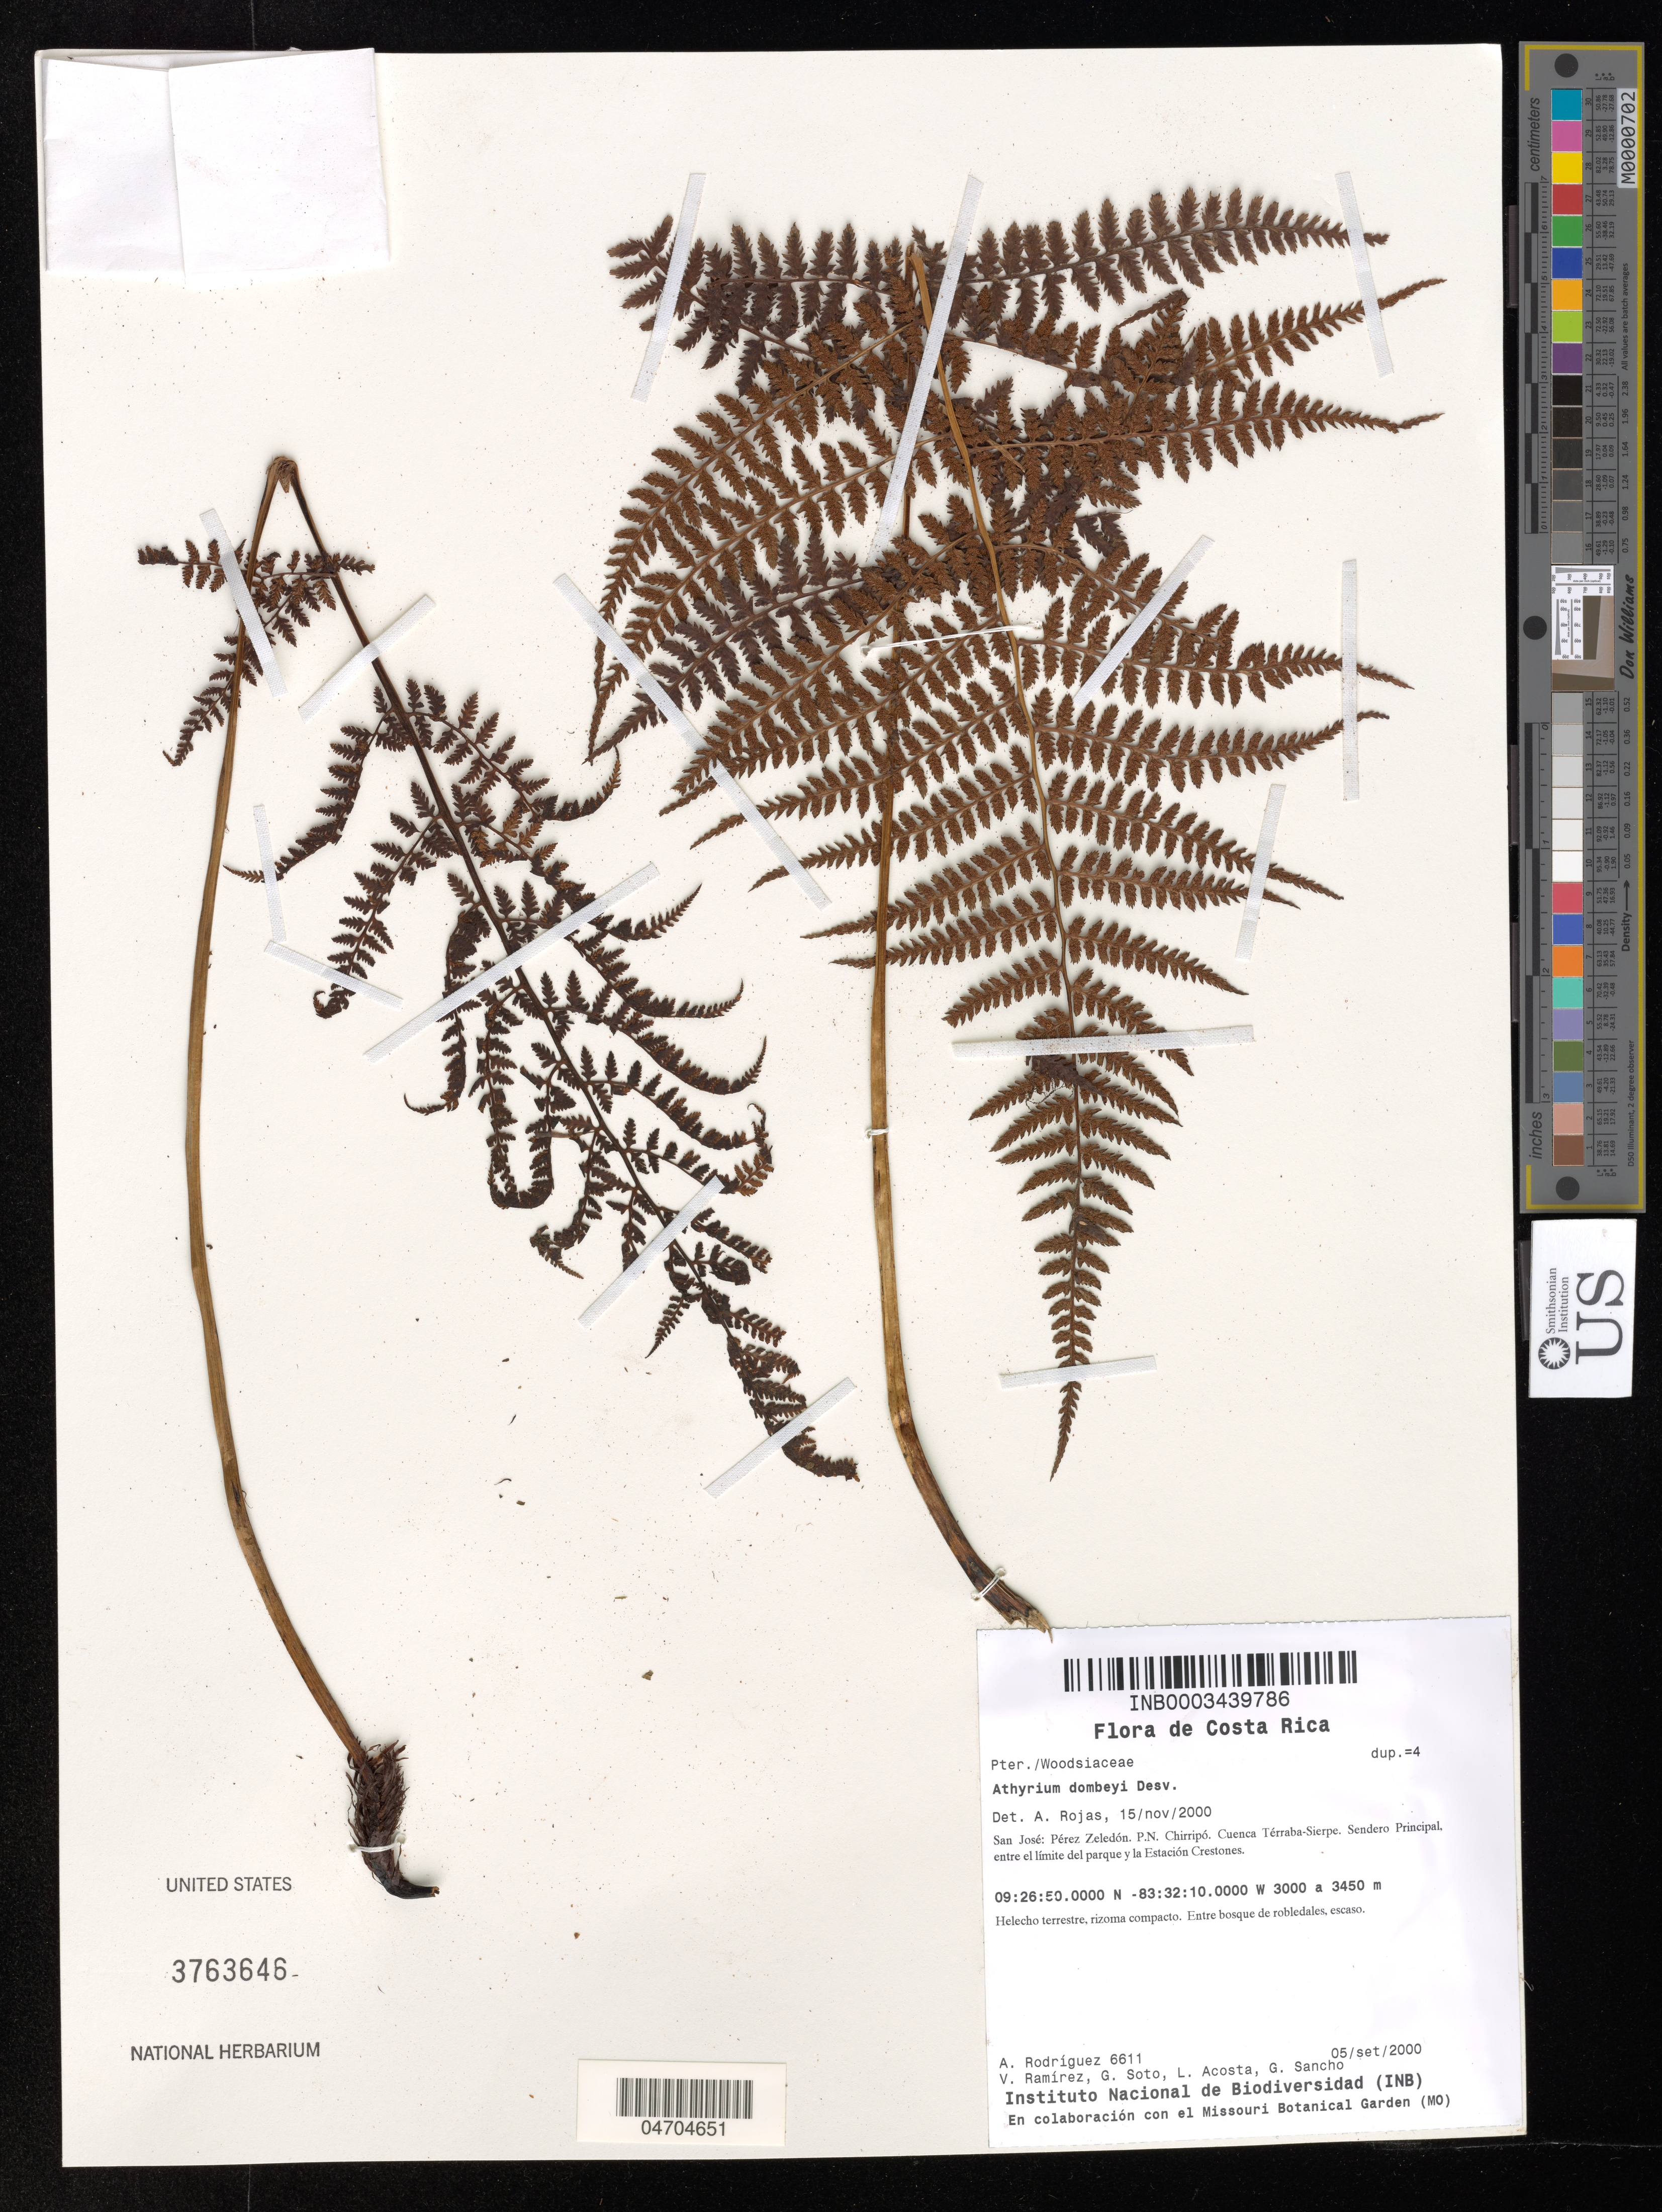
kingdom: Plantae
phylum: Tracheophyta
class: Polypodiopsida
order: Polypodiales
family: Athyriaceae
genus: Athyrium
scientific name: Athyrium dombeyi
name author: Desv.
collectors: A. Rodríguez, V. Ramirez, G. Soto & G. Sancho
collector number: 6611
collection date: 2000-09-05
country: Costa Rica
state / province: San José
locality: Pérez Zeledón. P. N. Chirripó. Cuenca Térraba-Sierpe. Sendero Principal, entre el límite del parque y la Estación Crestones.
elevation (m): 3000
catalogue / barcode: US 3763646